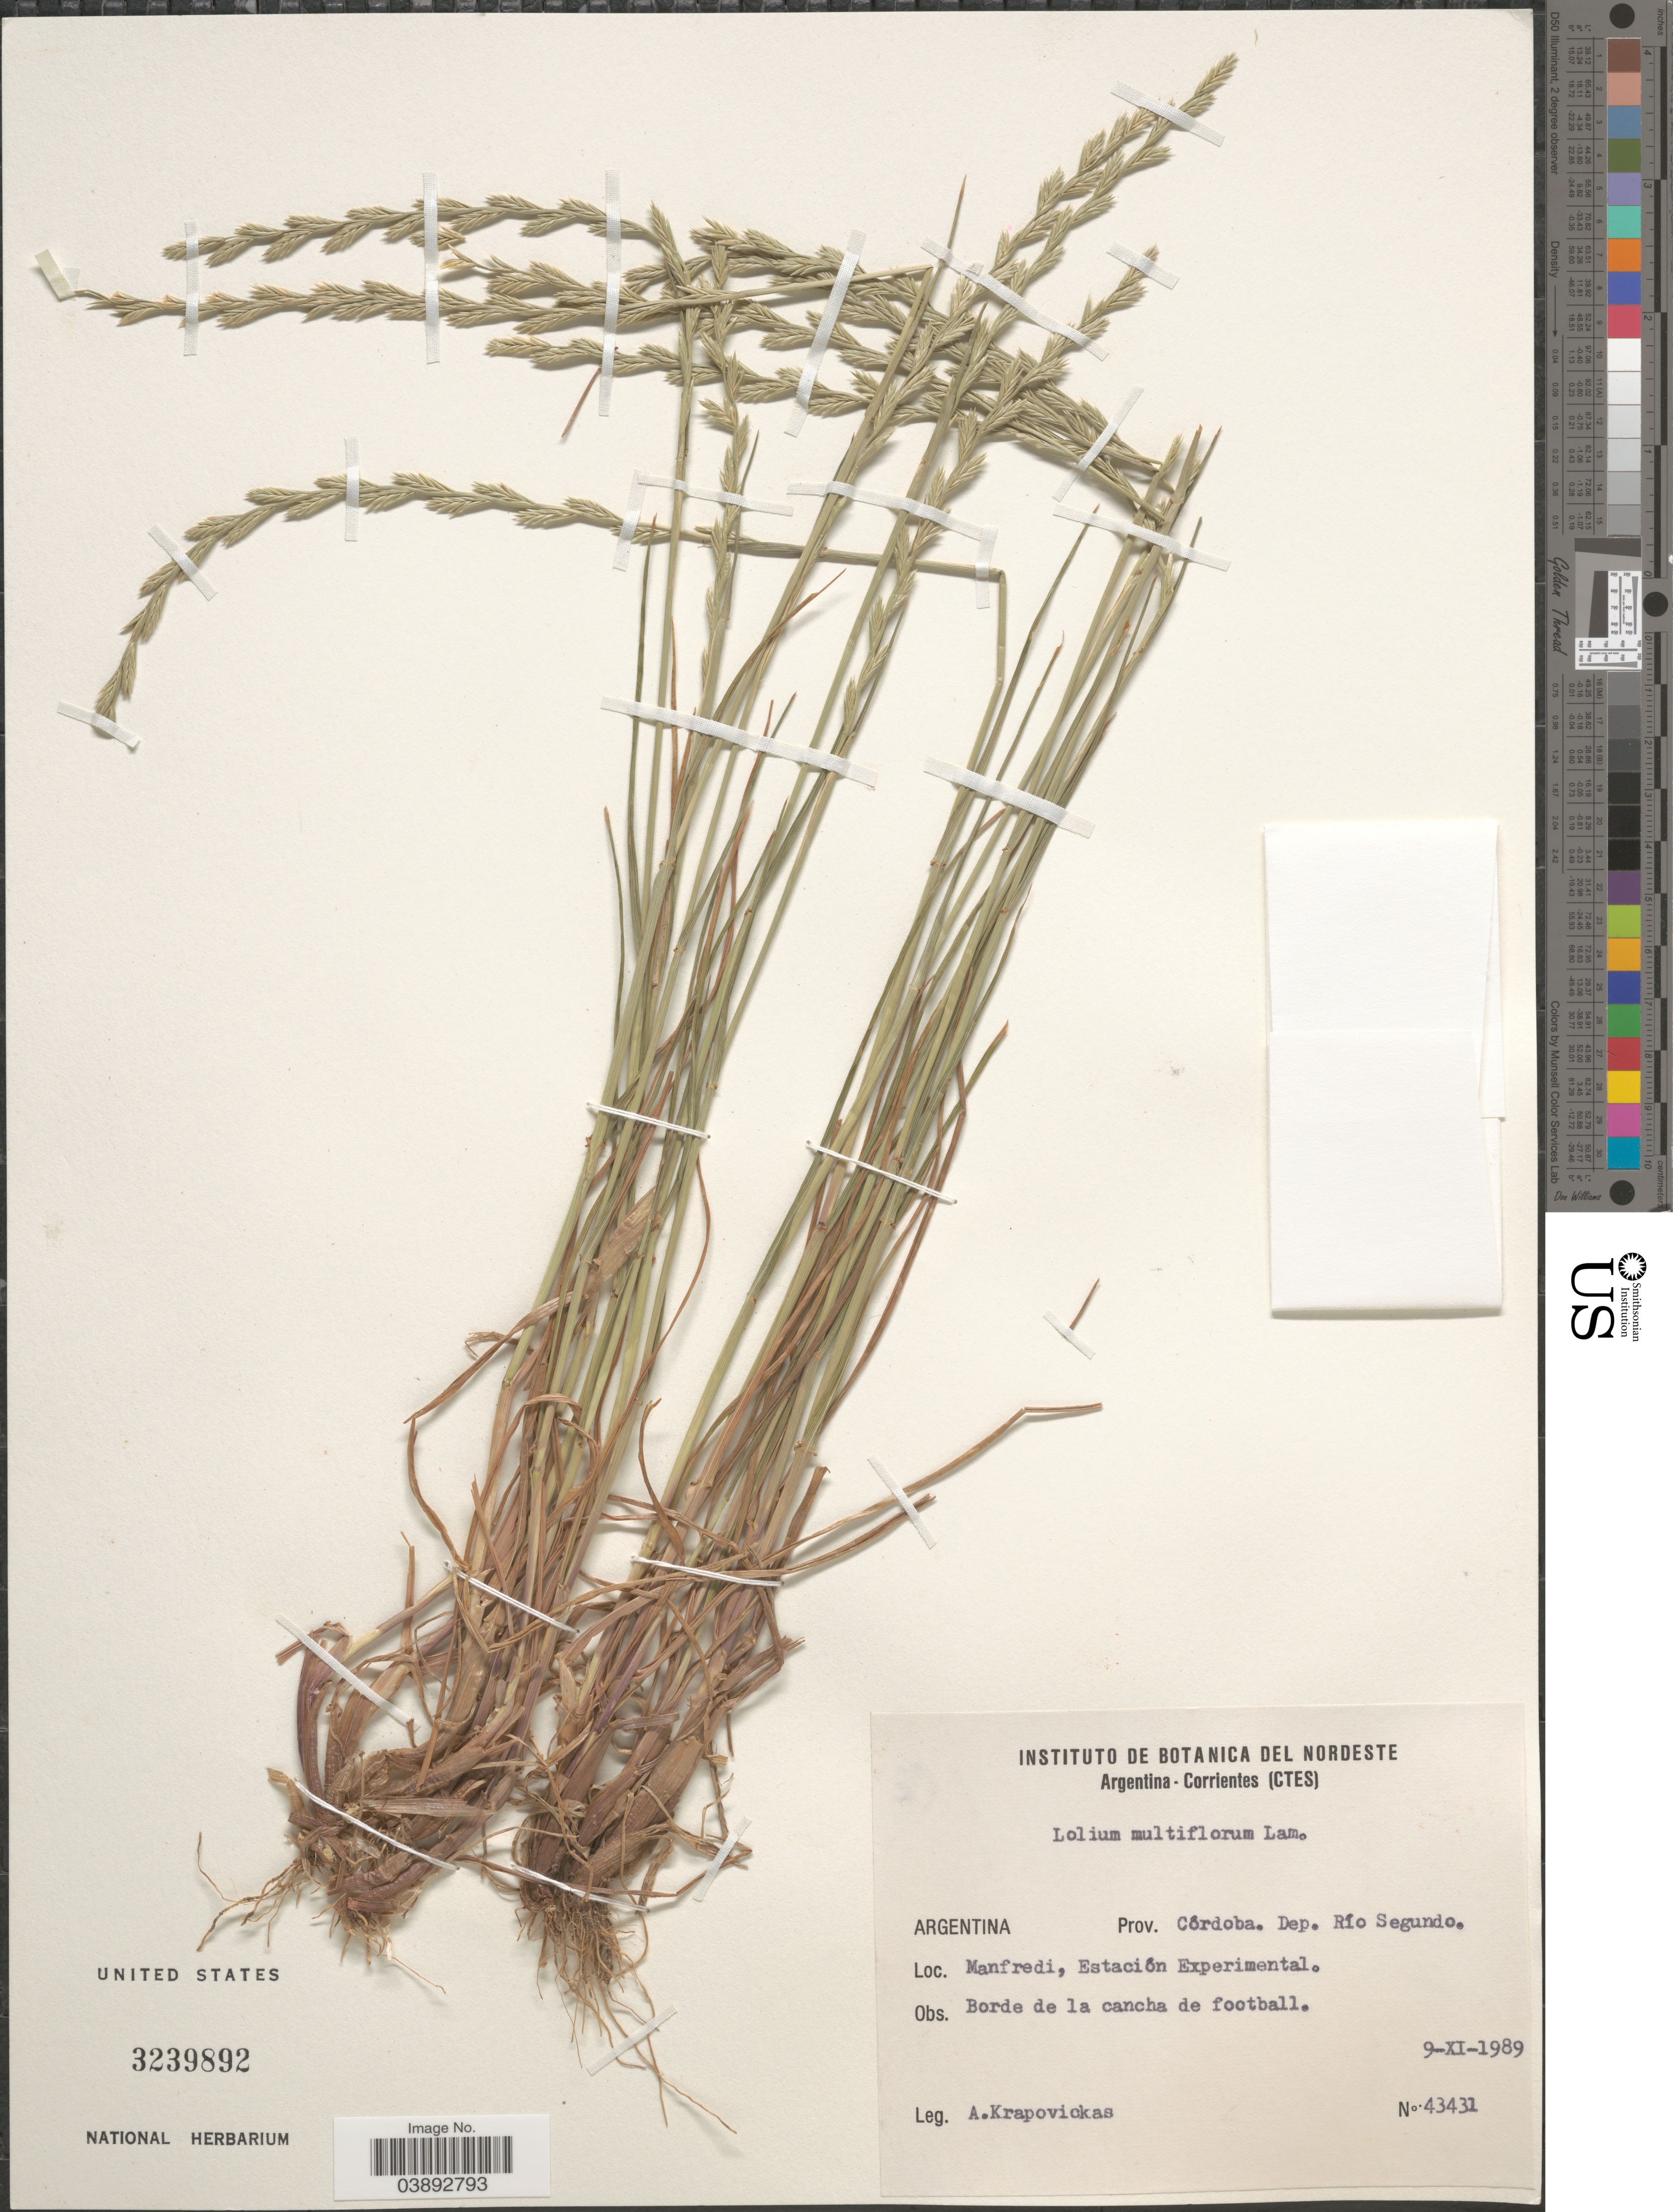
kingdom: Plantae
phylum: Tracheophyta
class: Liliopsida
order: Poales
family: Poaceae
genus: Lolium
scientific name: Lolium multiflorum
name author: Lam.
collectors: A. Krapovickas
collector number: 43431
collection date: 1989-11-09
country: Argentina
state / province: Cordoba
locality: Dep. Río Segundo. Manfredi, Estación Experimental.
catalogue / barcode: US 3239892